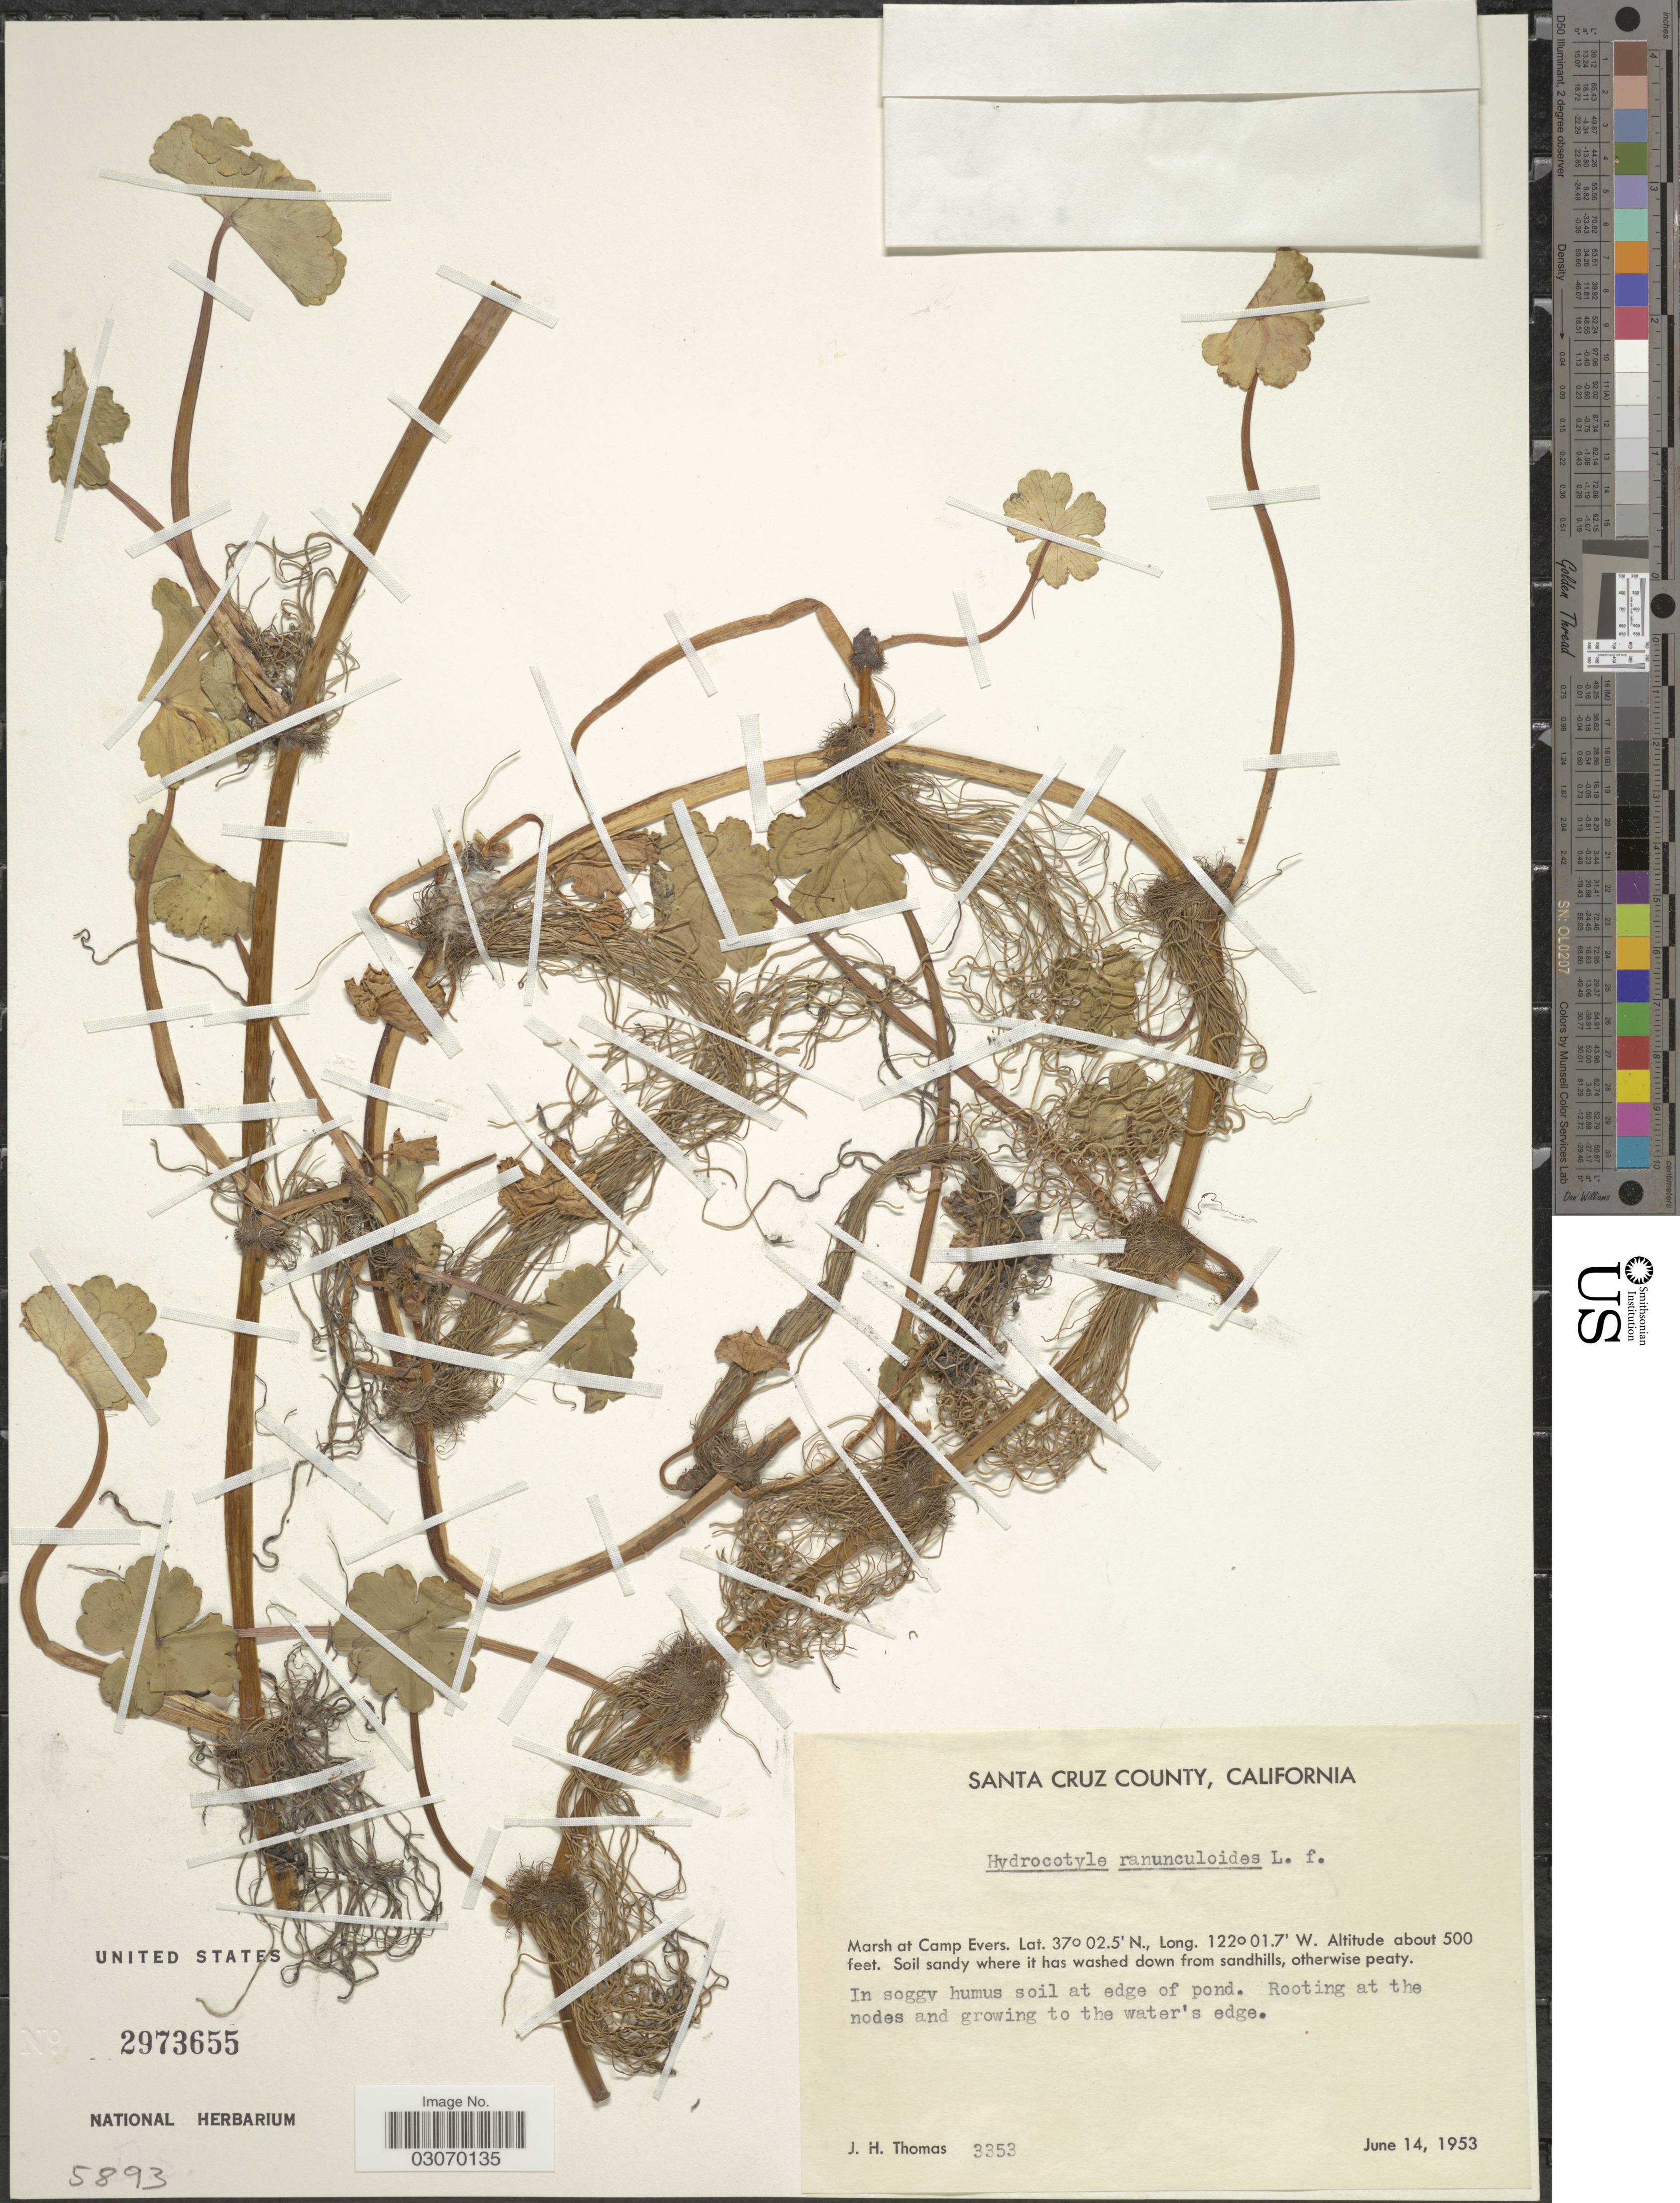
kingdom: Plantae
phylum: Tracheophyta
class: Magnoliopsida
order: Apiales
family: Araliaceae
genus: Hydrocotyle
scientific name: Hydrocotyle ranunculoides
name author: L. f.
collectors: J. H. Thomas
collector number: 3353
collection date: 1953-06-14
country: United States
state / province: California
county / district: Santa Cruz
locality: Santa Cruz County. Marsh at Camp Evers.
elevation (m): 152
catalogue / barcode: US 2973655